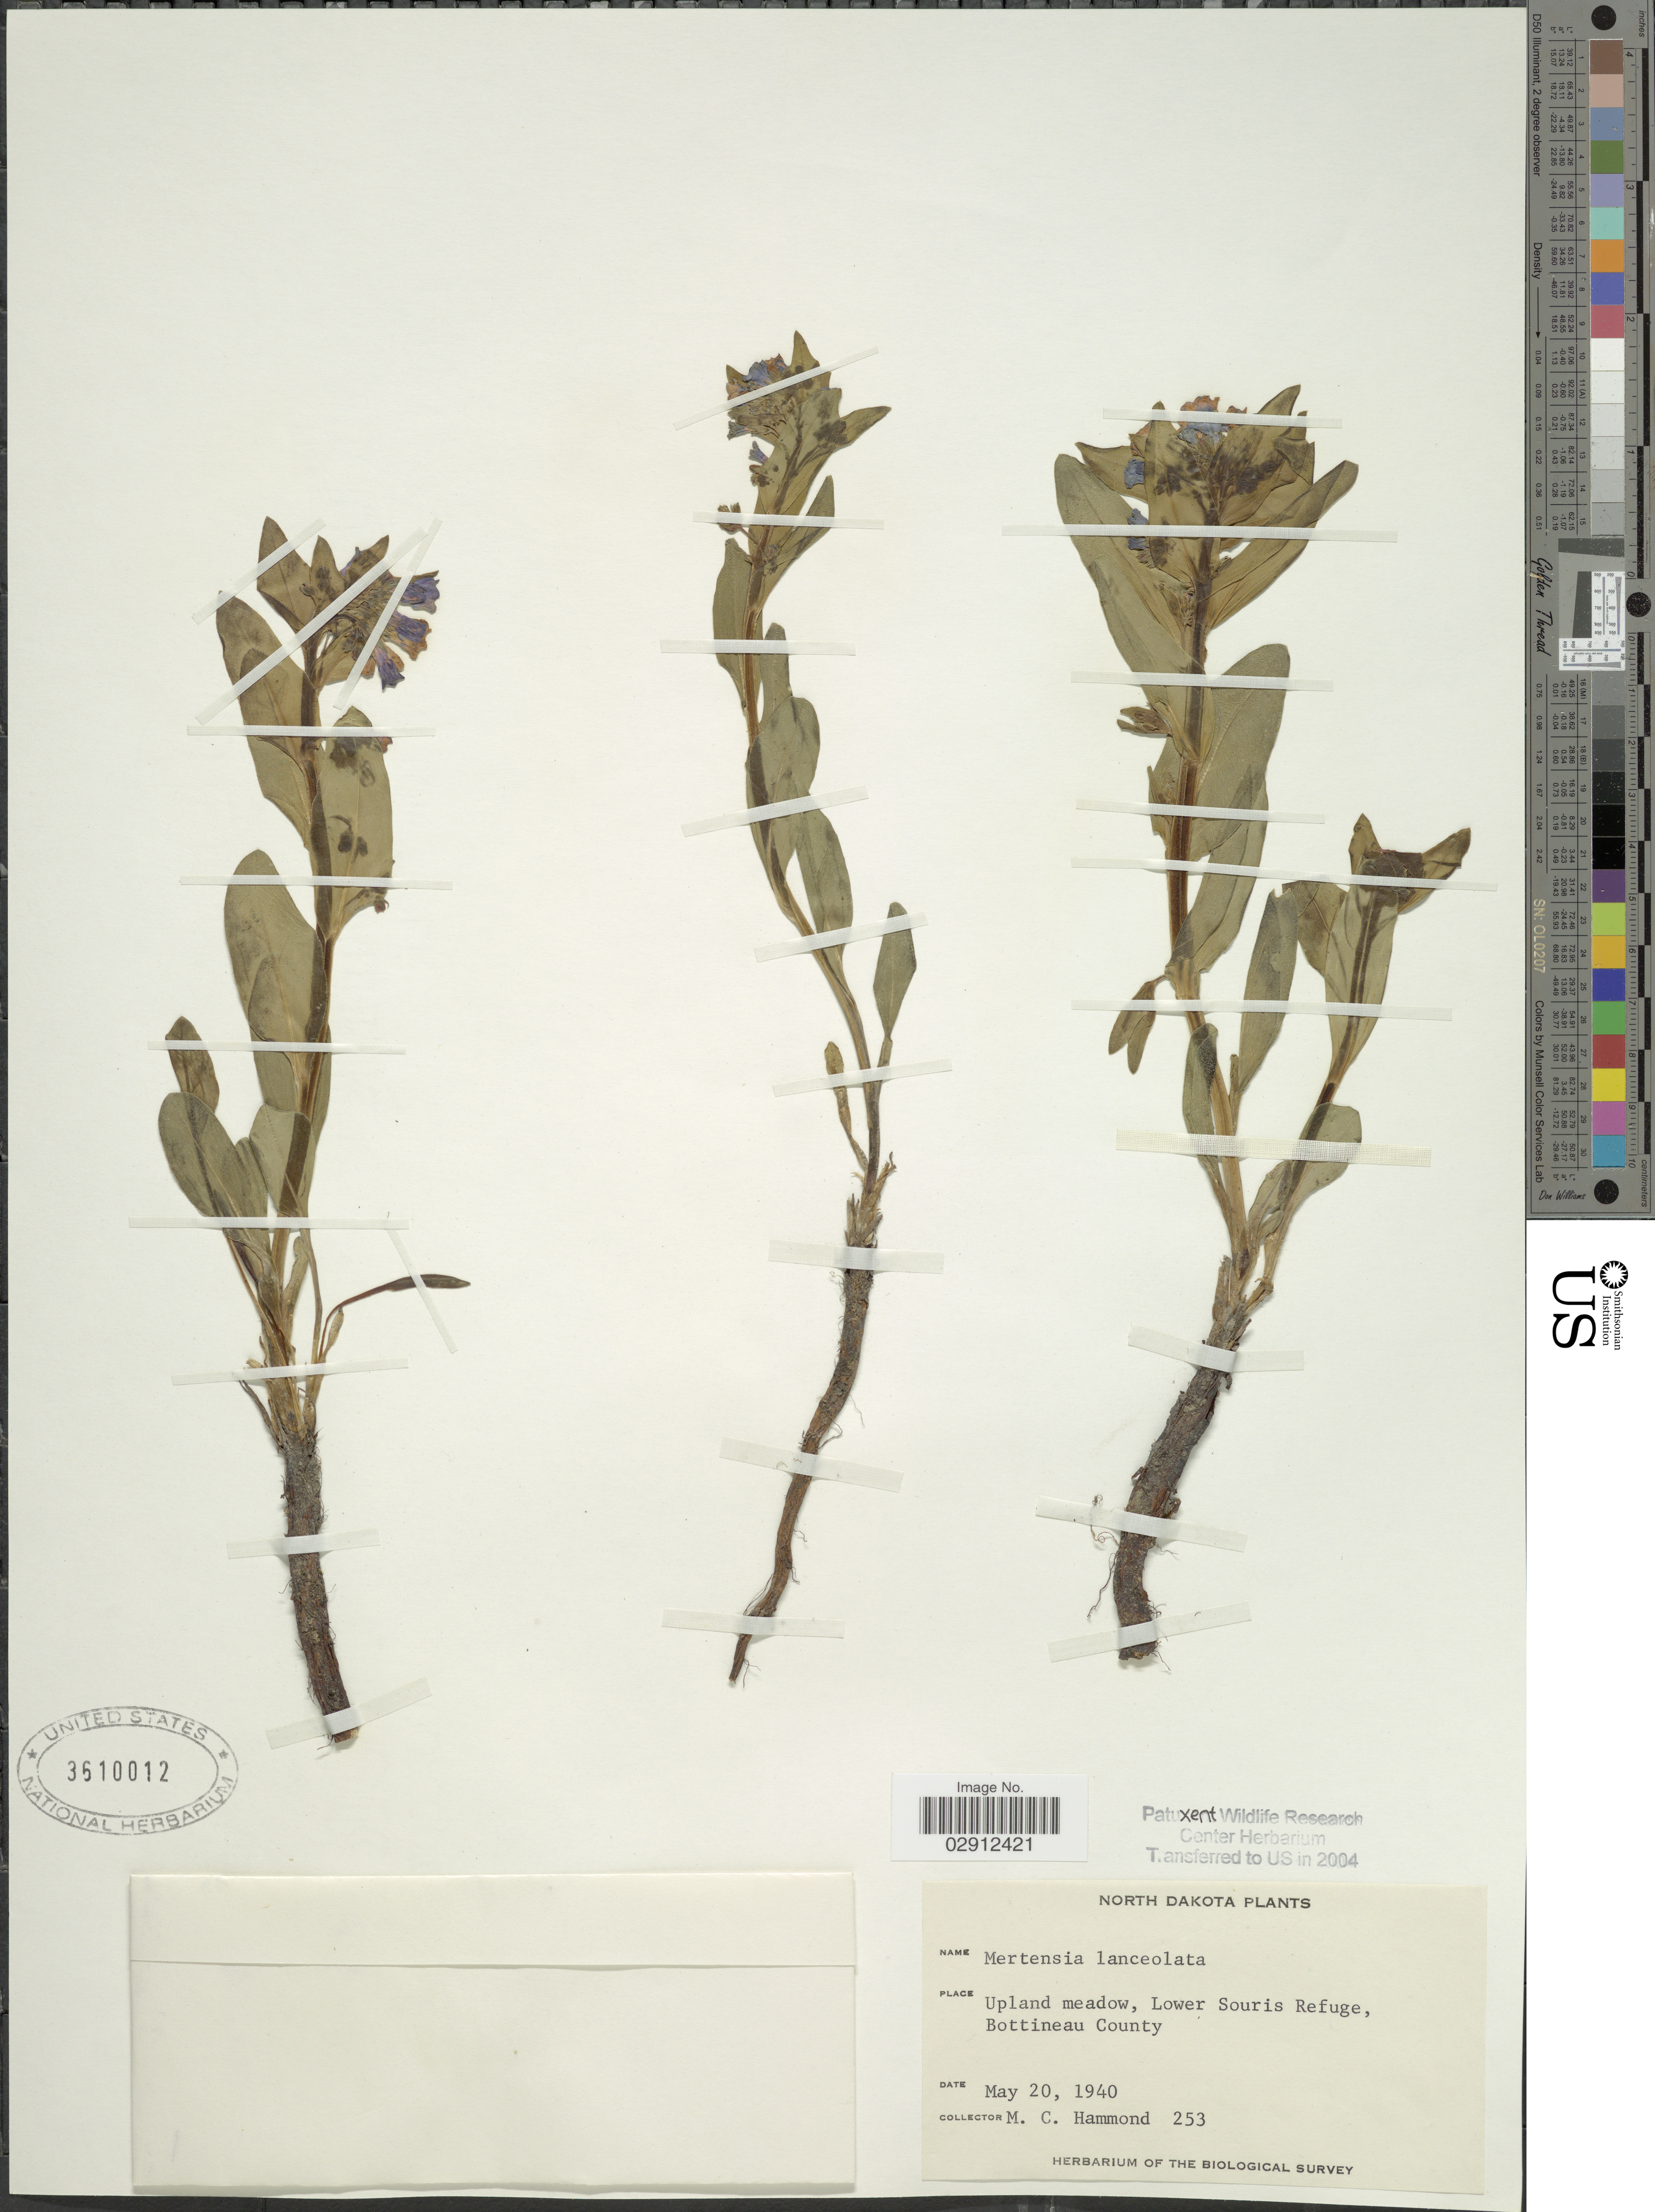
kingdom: Plantae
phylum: Tracheophyta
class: Magnoliopsida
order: Boraginales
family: Boraginaceae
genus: Mertensia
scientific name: Mertensia lanceolata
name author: (Pursh) DC. ex A. DC.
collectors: M. Hammond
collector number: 253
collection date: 1940-05-20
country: United States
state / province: North Dakota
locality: Lower Souris Refuge, Bottineau County.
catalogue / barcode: US 3610012